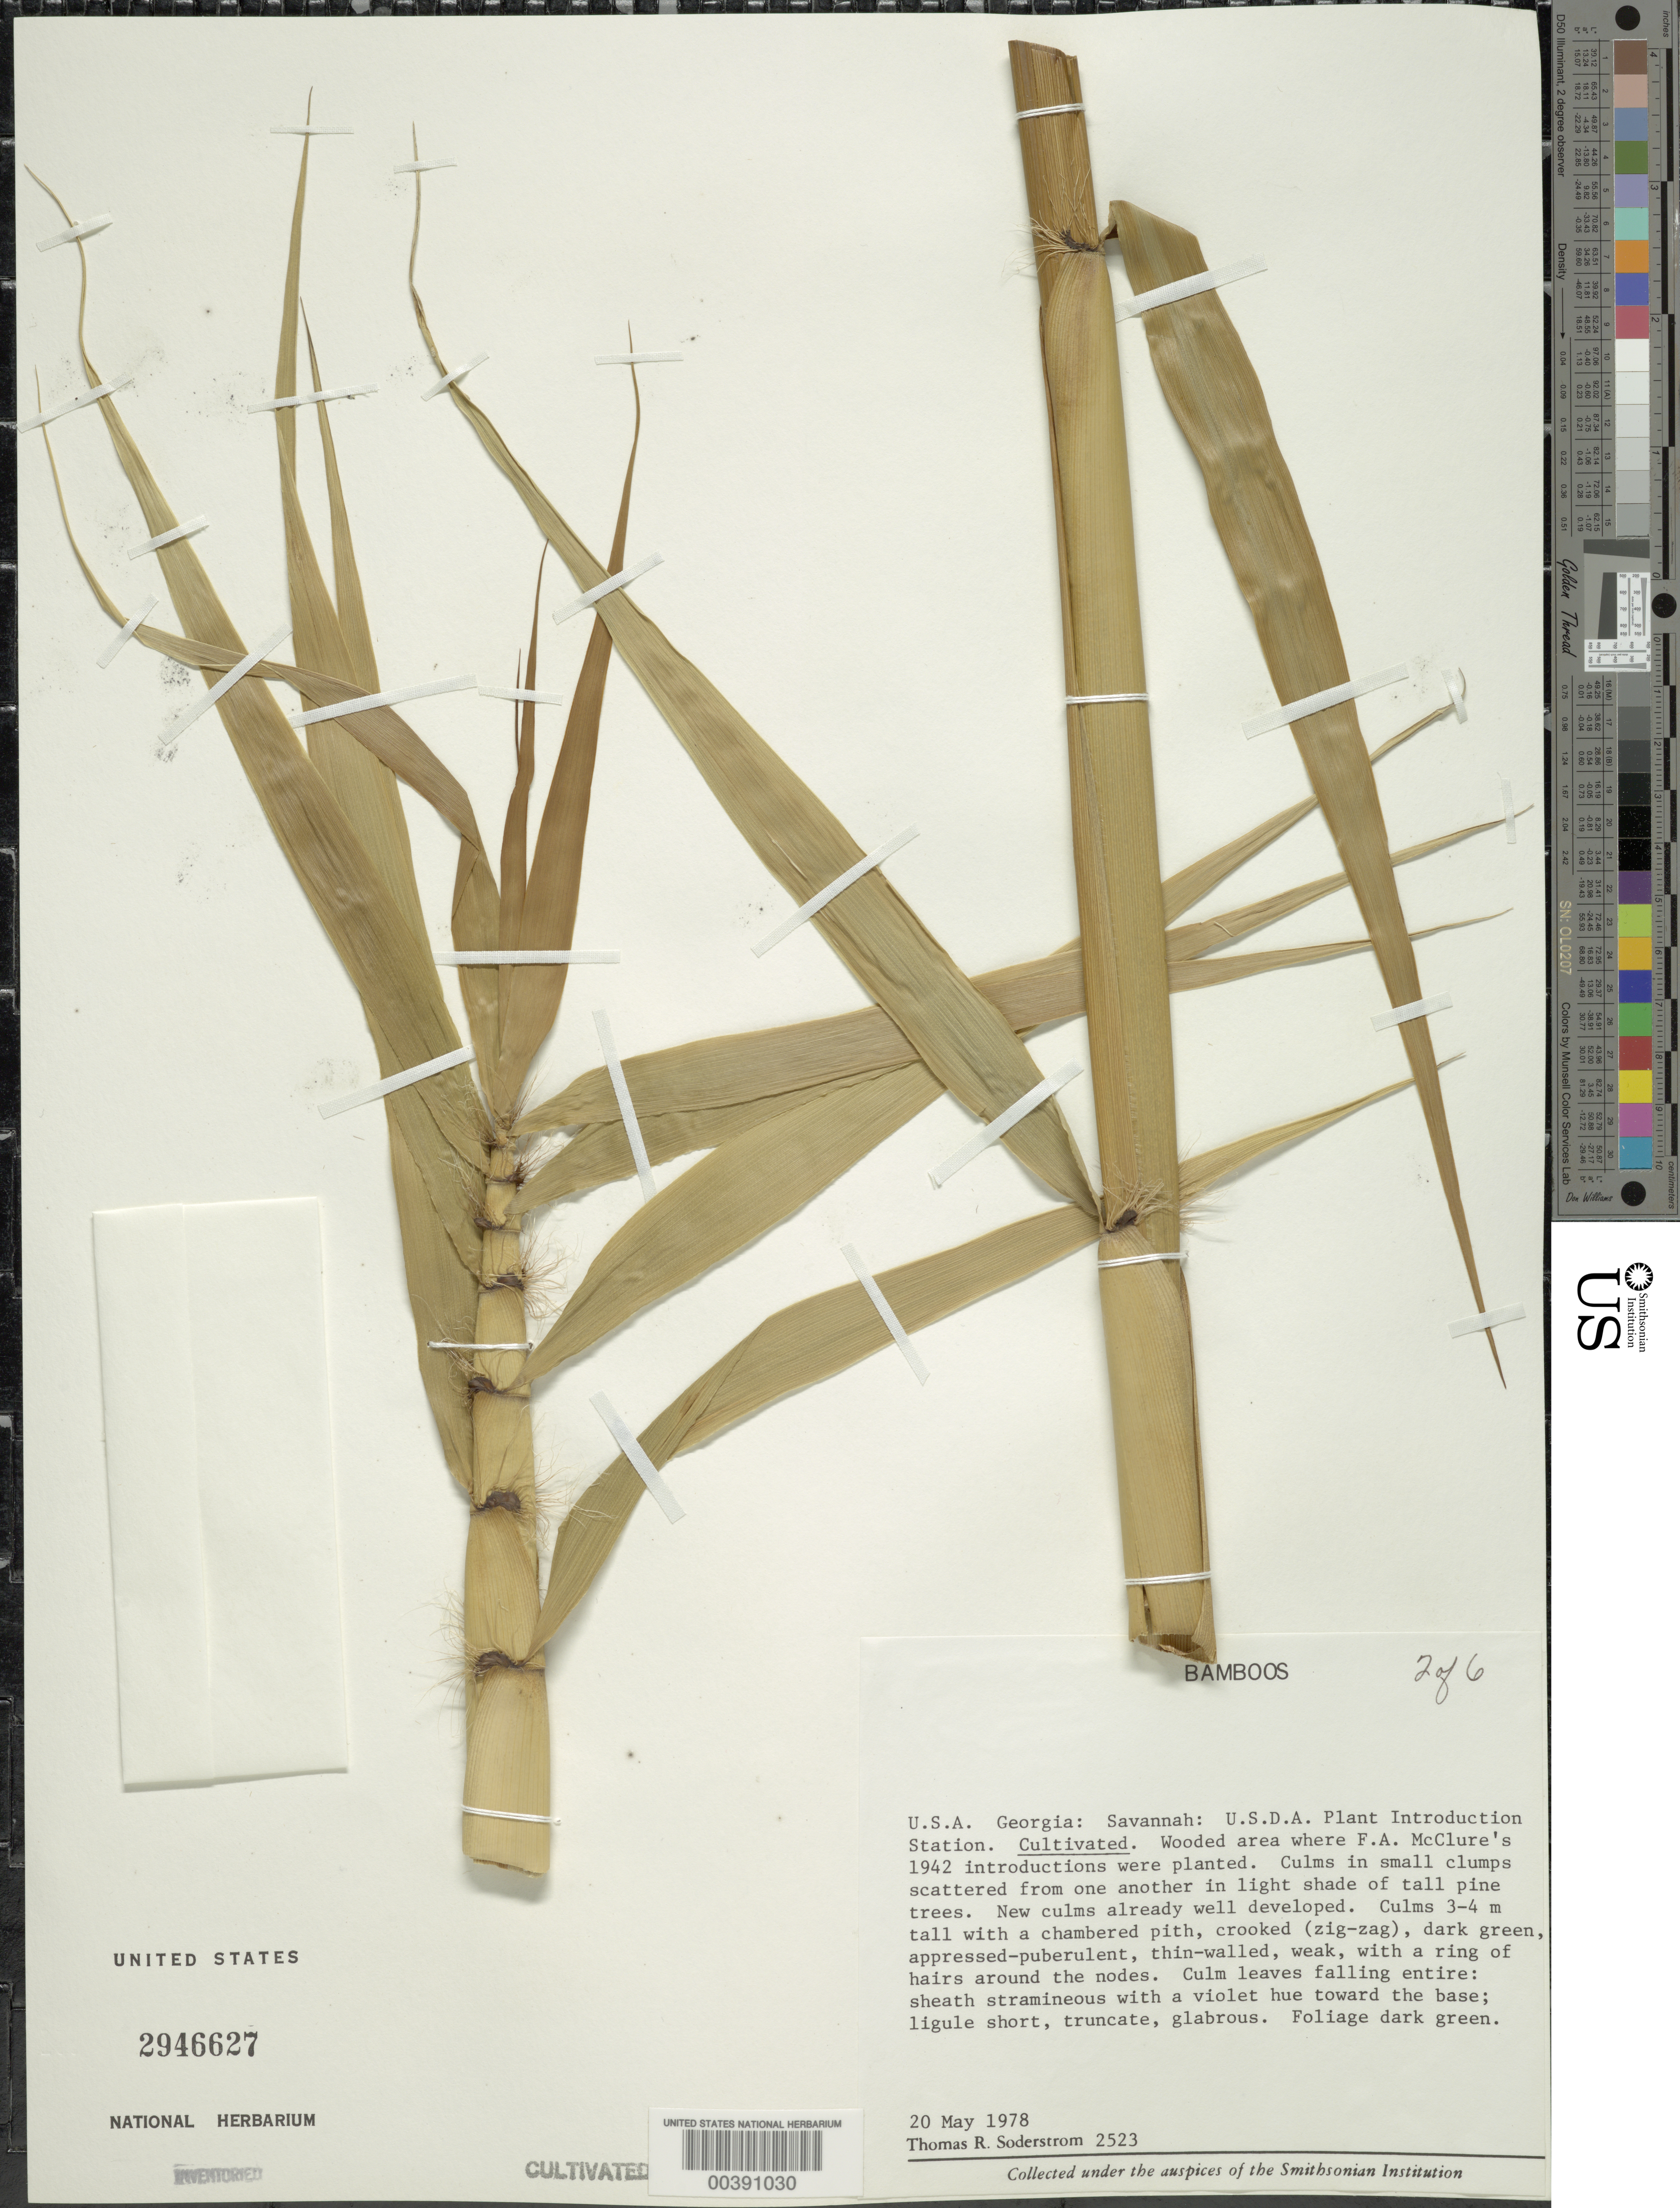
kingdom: Plantae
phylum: Tracheophyta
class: Liliopsida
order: Poales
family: Poaceae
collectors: T. R. Soderstrom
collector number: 2523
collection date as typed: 20 May 1978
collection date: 1978-05-20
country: United States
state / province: Georgia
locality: Savannah, usda pi stat.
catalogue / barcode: US 2946627